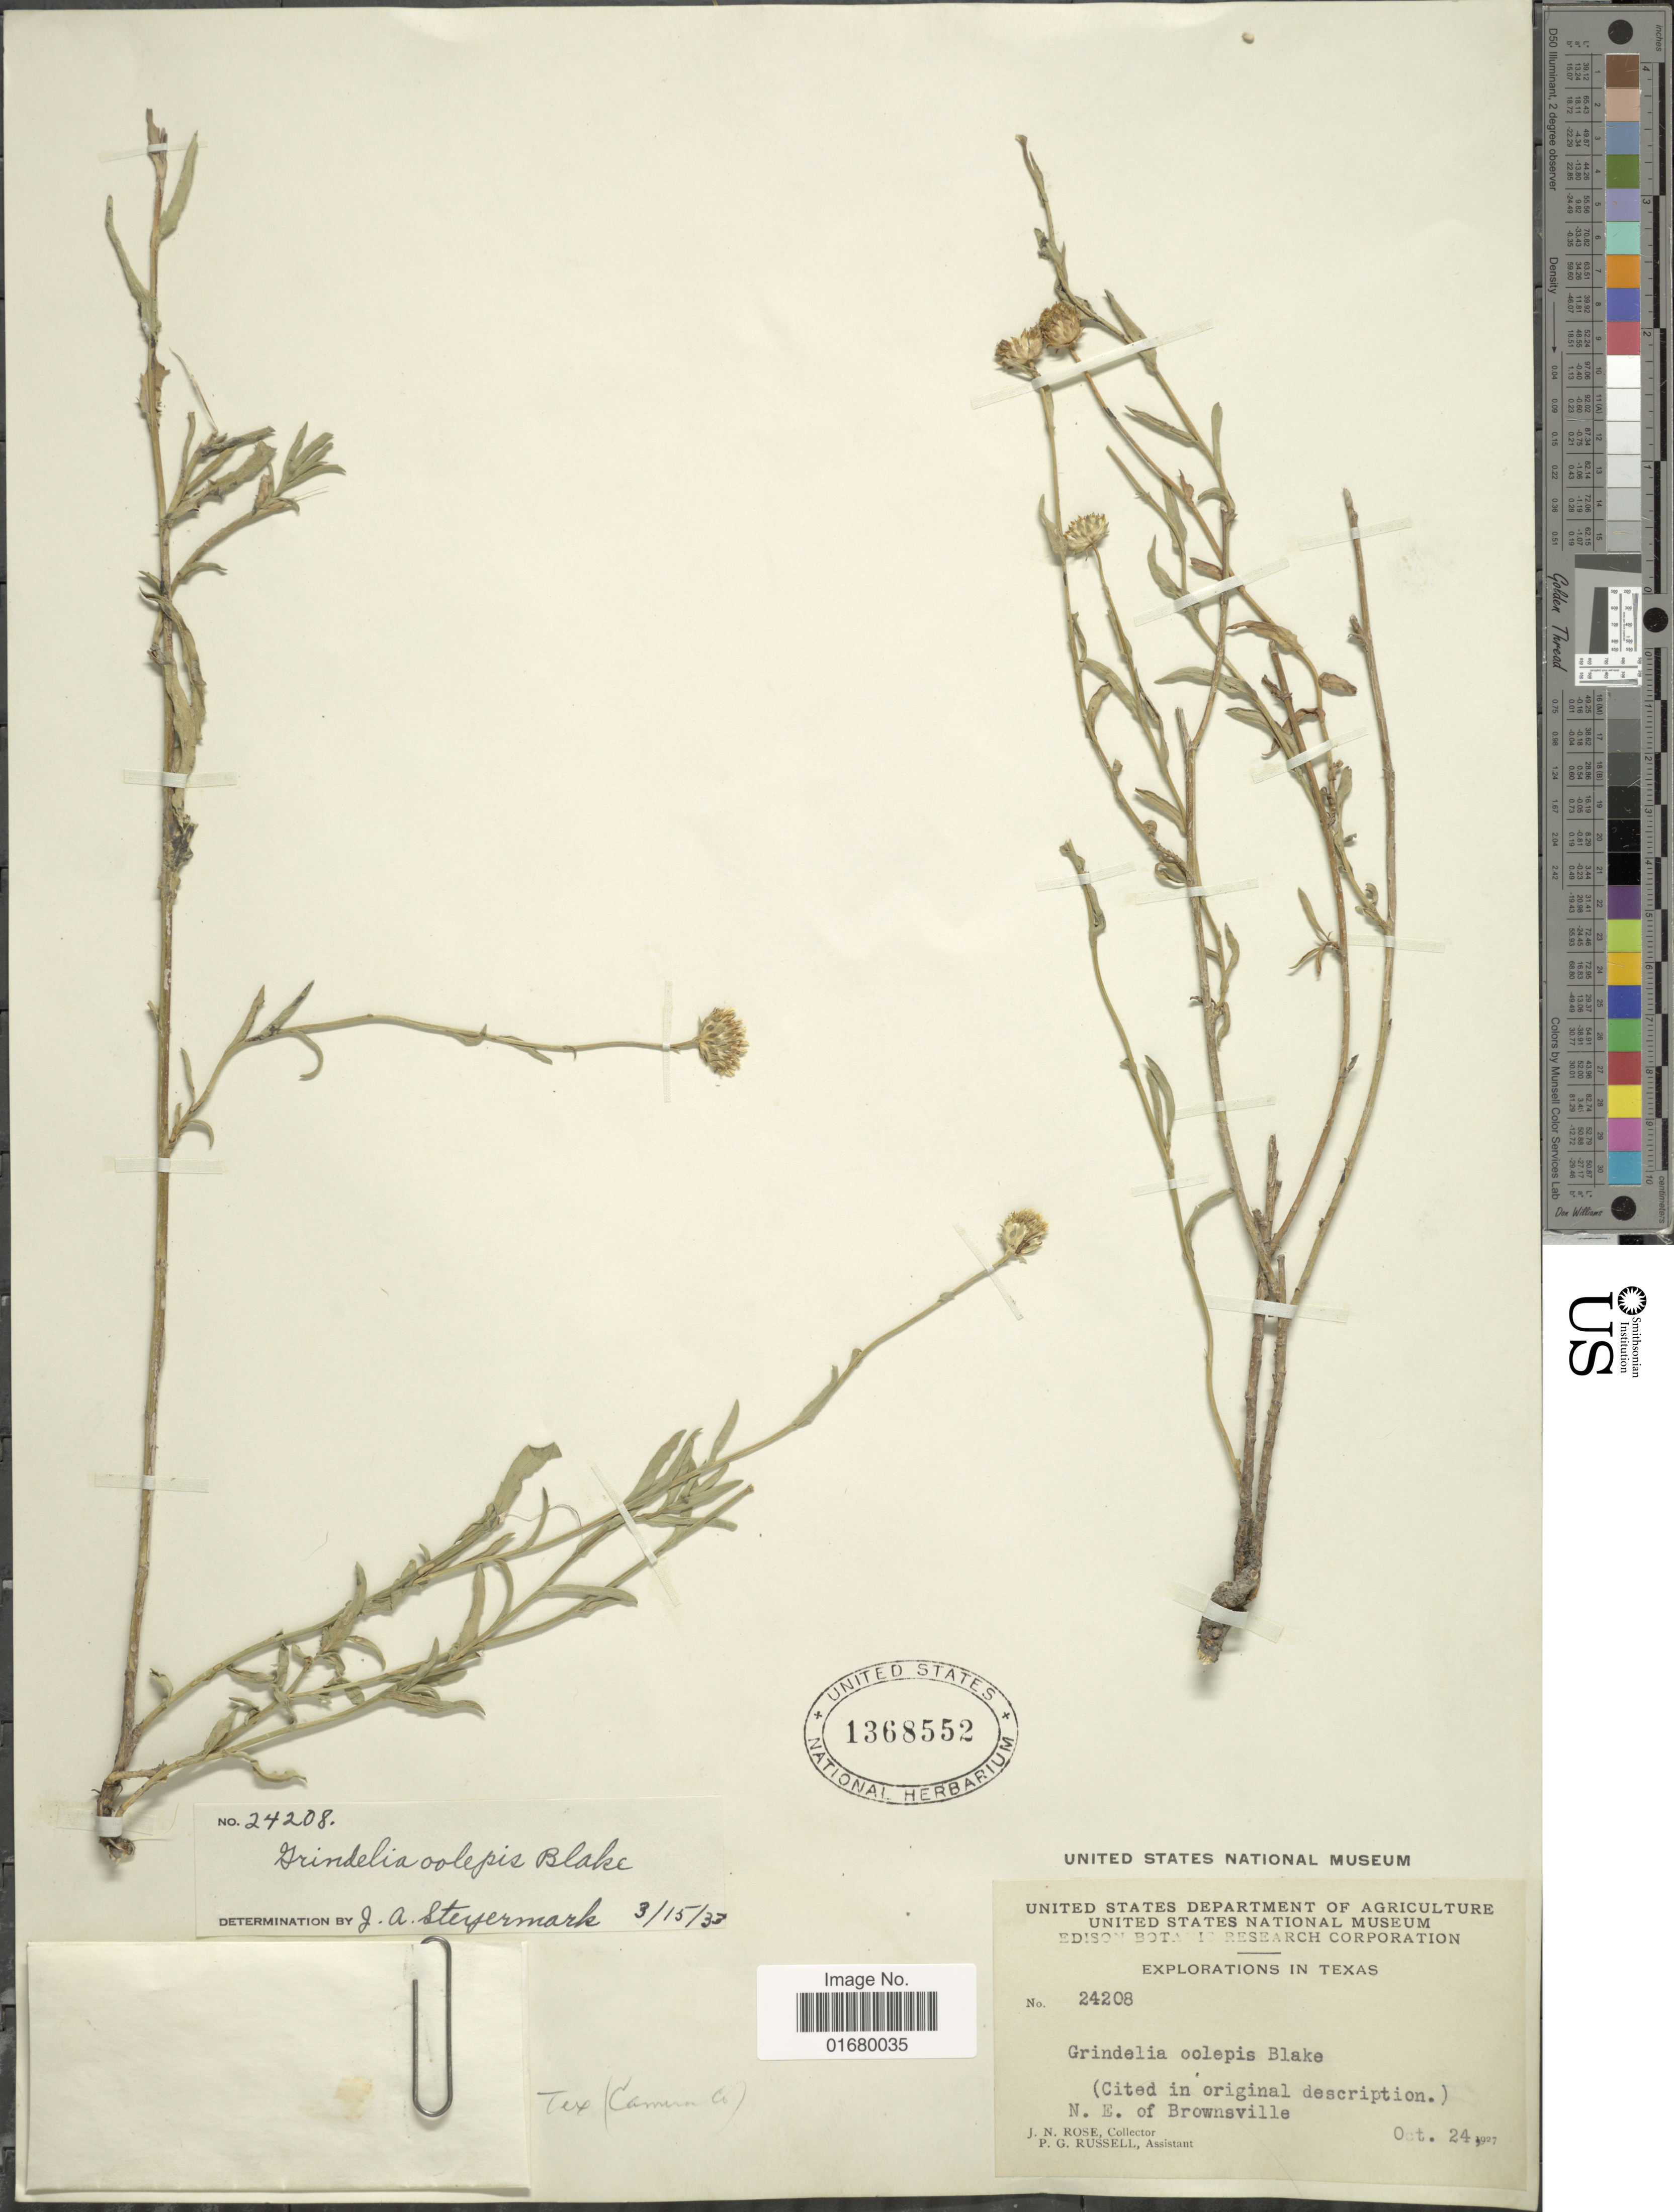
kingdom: Plantae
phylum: Tracheophyta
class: Magnoliopsida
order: Asterales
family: Asteraceae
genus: Grindelia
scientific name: Grindelia oolepis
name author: S.F. Blake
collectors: J. N. Rose & P. G. Russell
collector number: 24208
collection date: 1927-10-24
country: United States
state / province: Texas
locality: N.E. of Brownsville.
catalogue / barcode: US 1368552